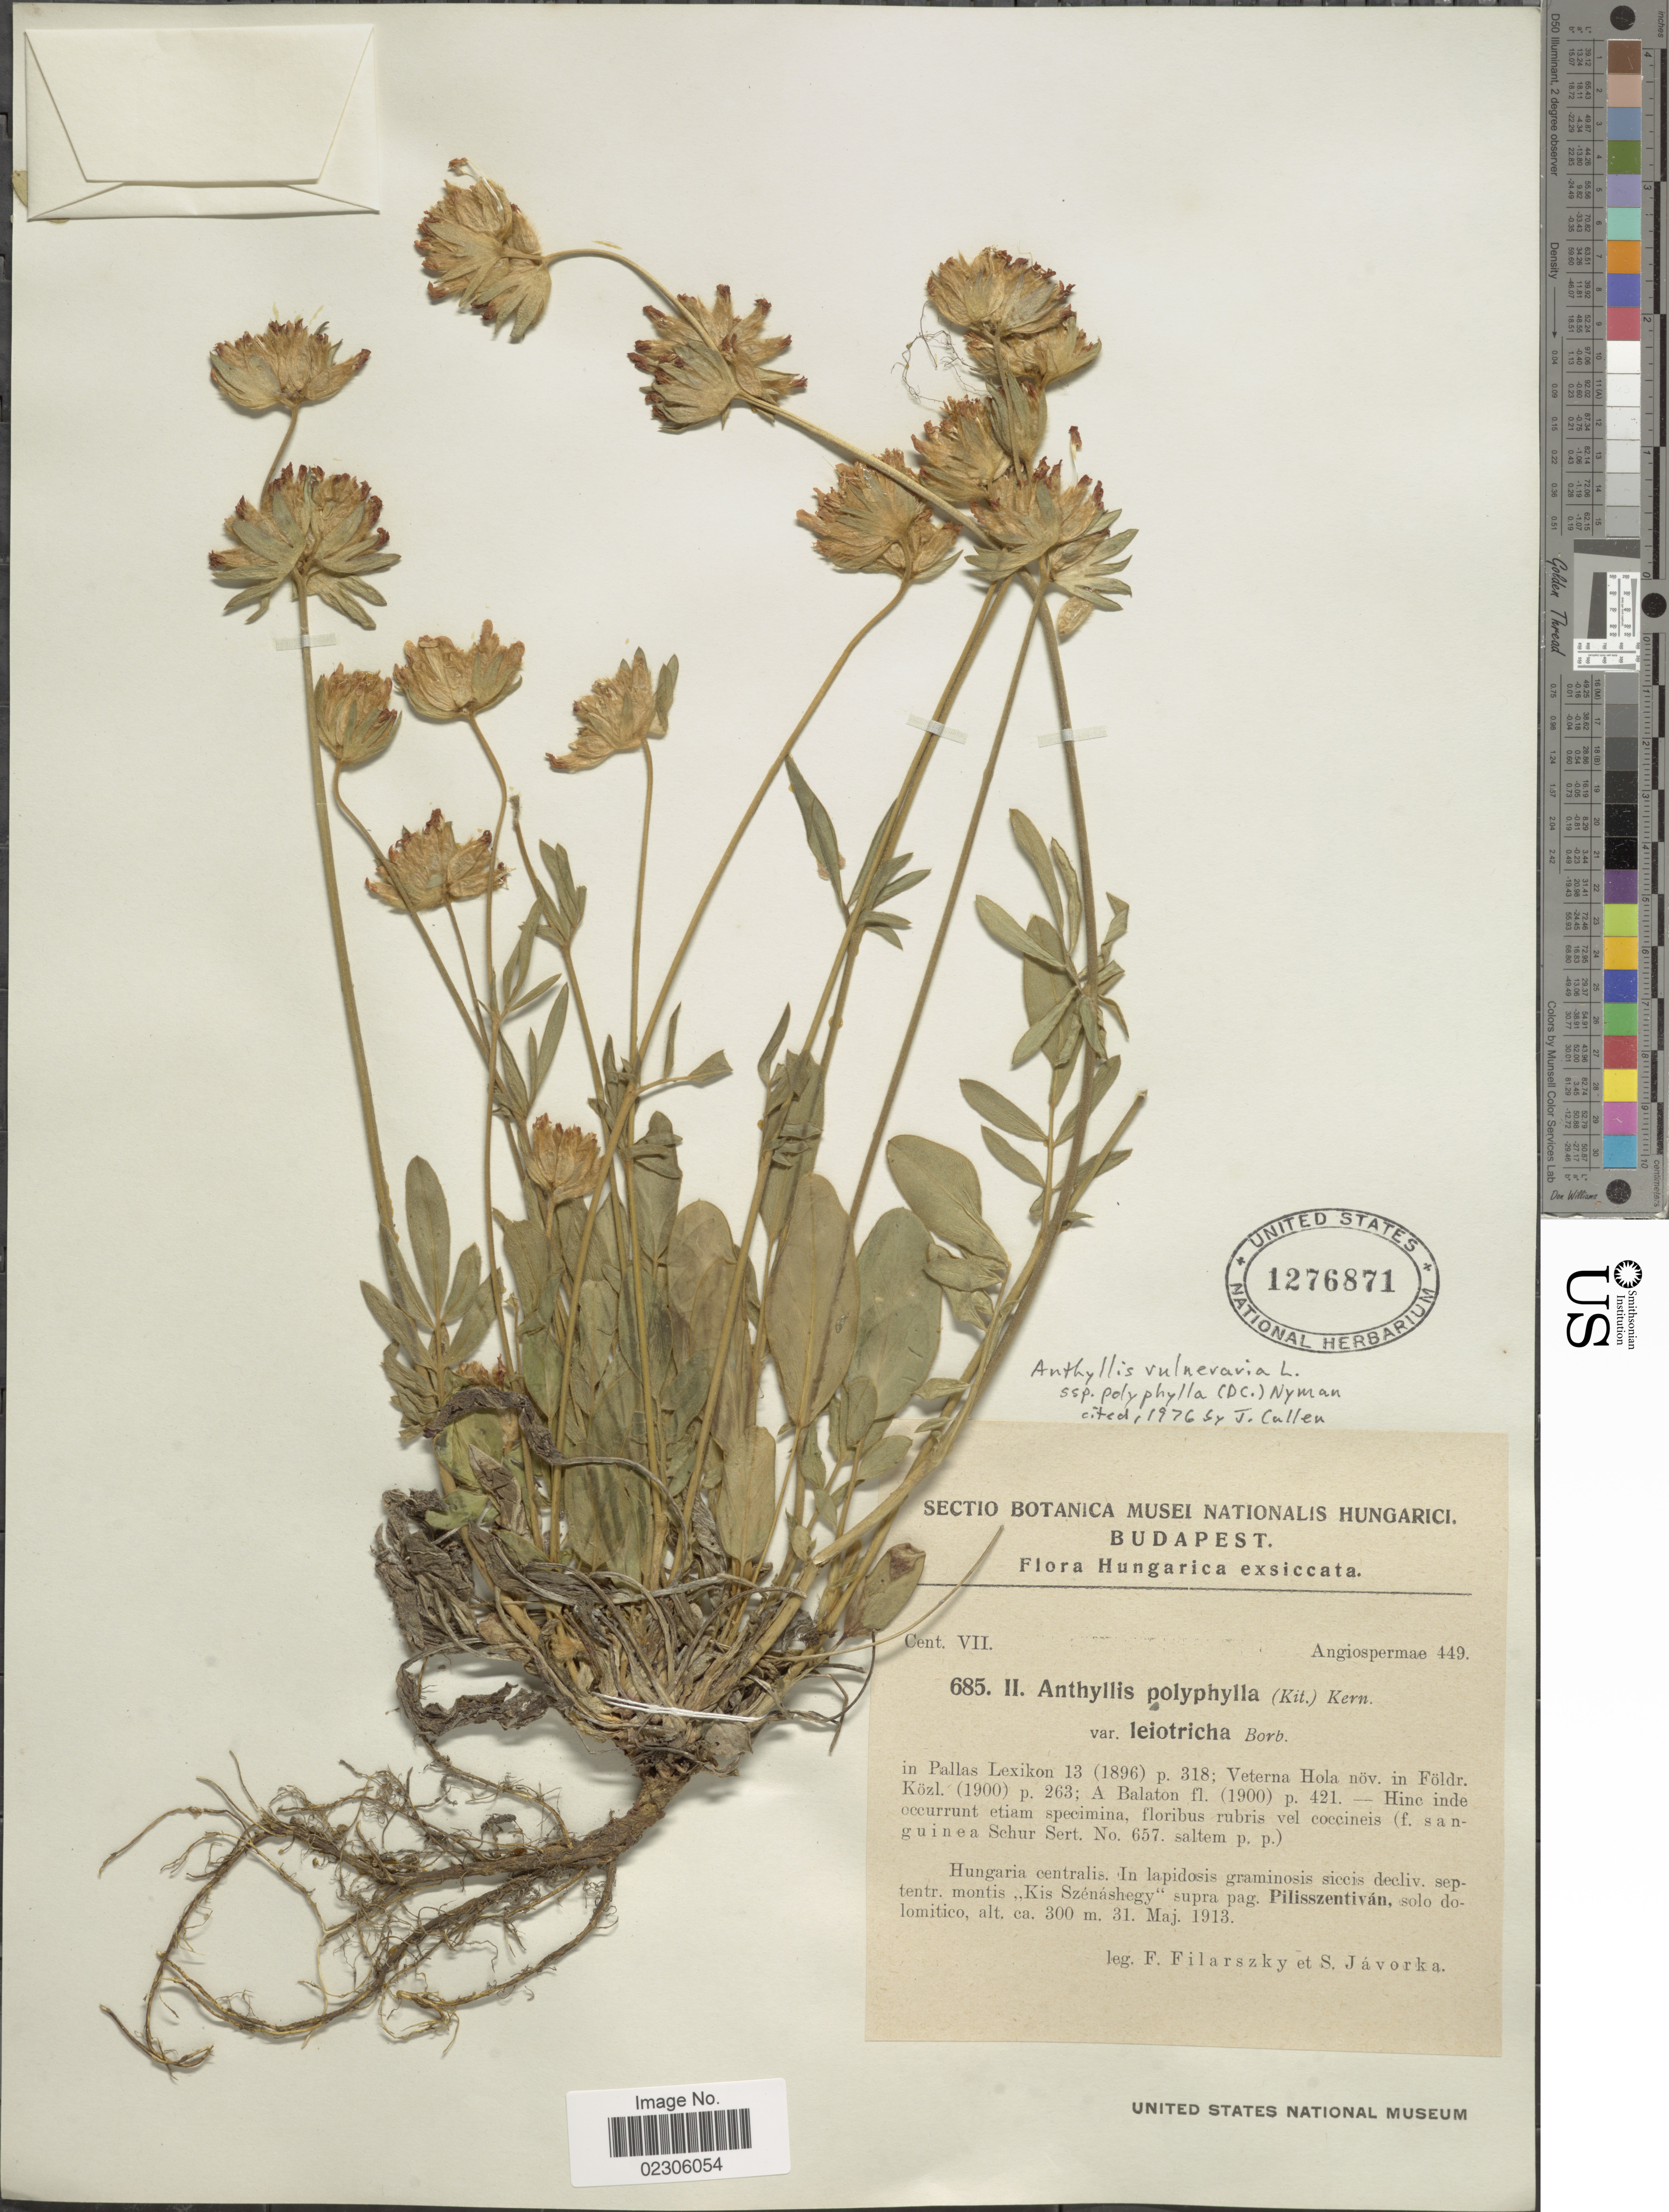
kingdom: Plantae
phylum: Tracheophyta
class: Magnoliopsida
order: Fabales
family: Fabaceae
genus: Anthyllis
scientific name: Anthyllis vulneraria subsp. polyphylla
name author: (DC.) Nyman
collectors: F. Filarszky & S. Javorka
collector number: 685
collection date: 1913-05-31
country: Hungary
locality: Hungaria centralis, montis Kis Szenashegy, supra pag. Pilisszentivan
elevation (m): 300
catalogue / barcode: US 1276871